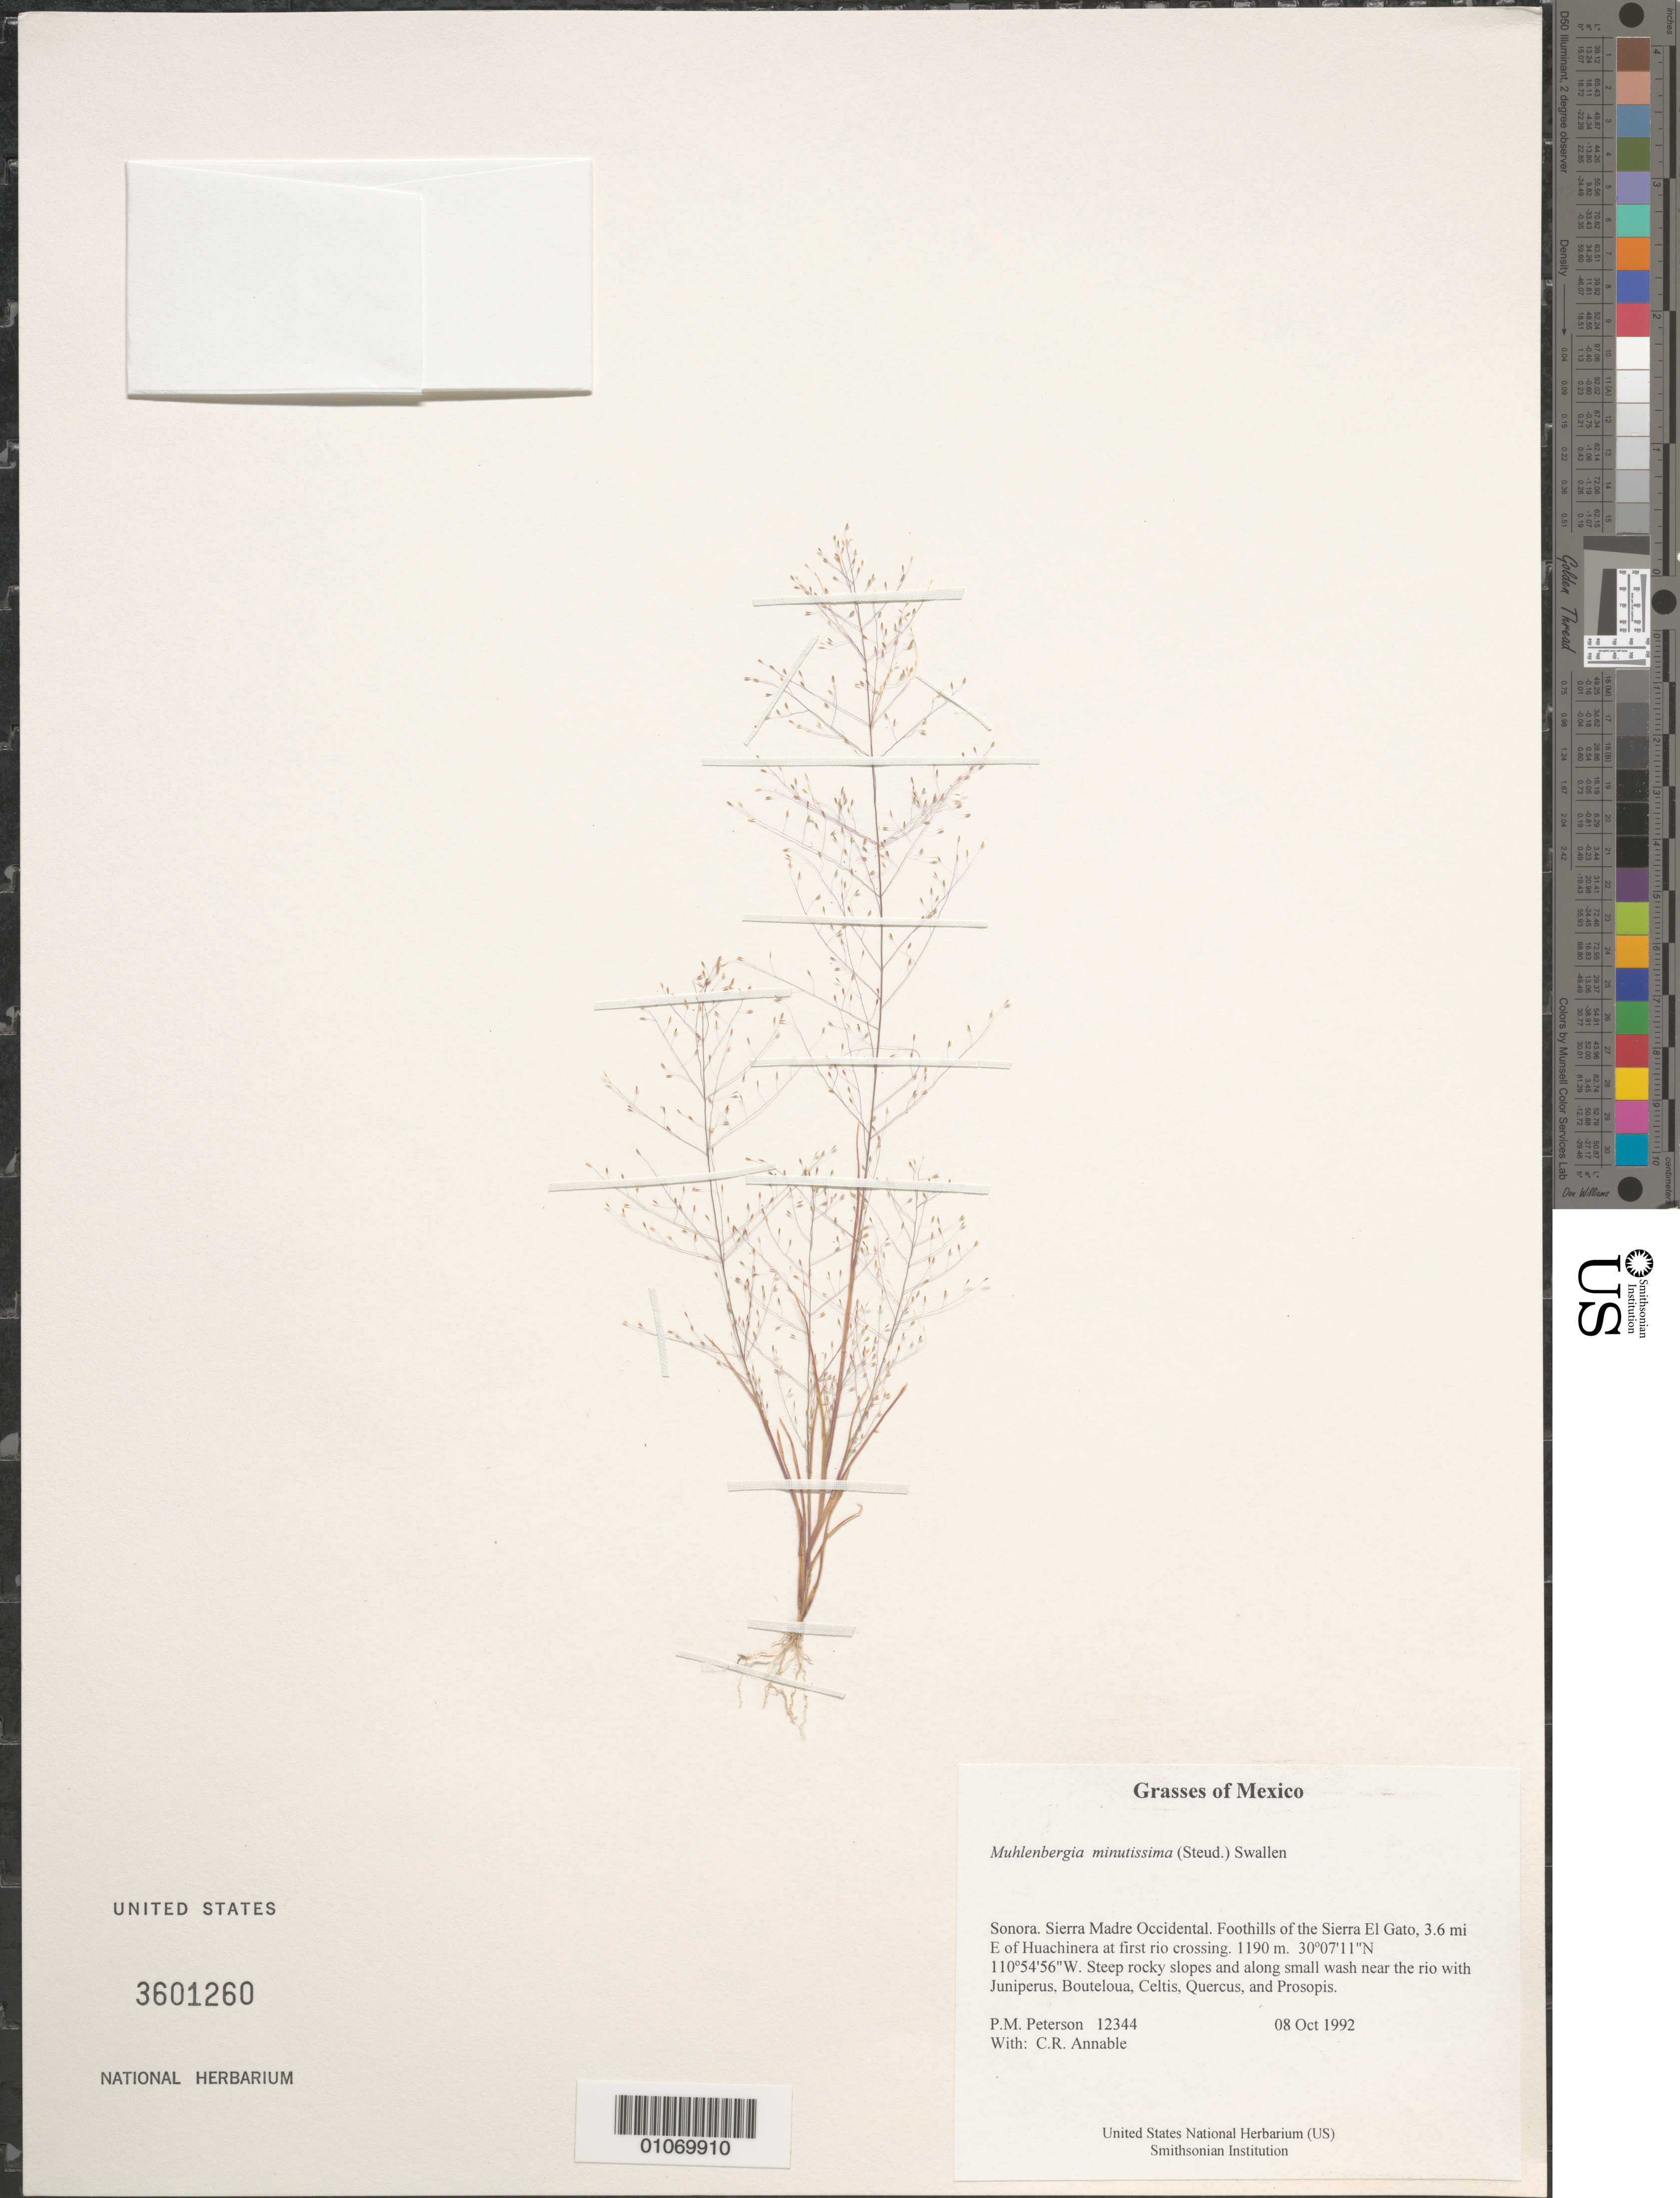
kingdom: Plantae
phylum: Tracheophyta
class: Liliopsida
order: Poales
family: Poaceae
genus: Muhlenbergia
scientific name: Muhlenbergia minutissima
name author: (Steud.) Swallen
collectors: P. M. Peterson & C. R. Annable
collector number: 12344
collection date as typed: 08 Oct 1992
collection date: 1992-10-08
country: Mexico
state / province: Sonora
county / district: Sierra Madre Occidental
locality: Foothills of the Sierra El Gato, 3.6 mi E of Huachinera at first rio crossing.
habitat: Steep rocky slopes and along small wash near the rio with Juniperus, Bouteloua, Celtis, Quercus, and Prosopis.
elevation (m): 1190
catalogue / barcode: US 3601260